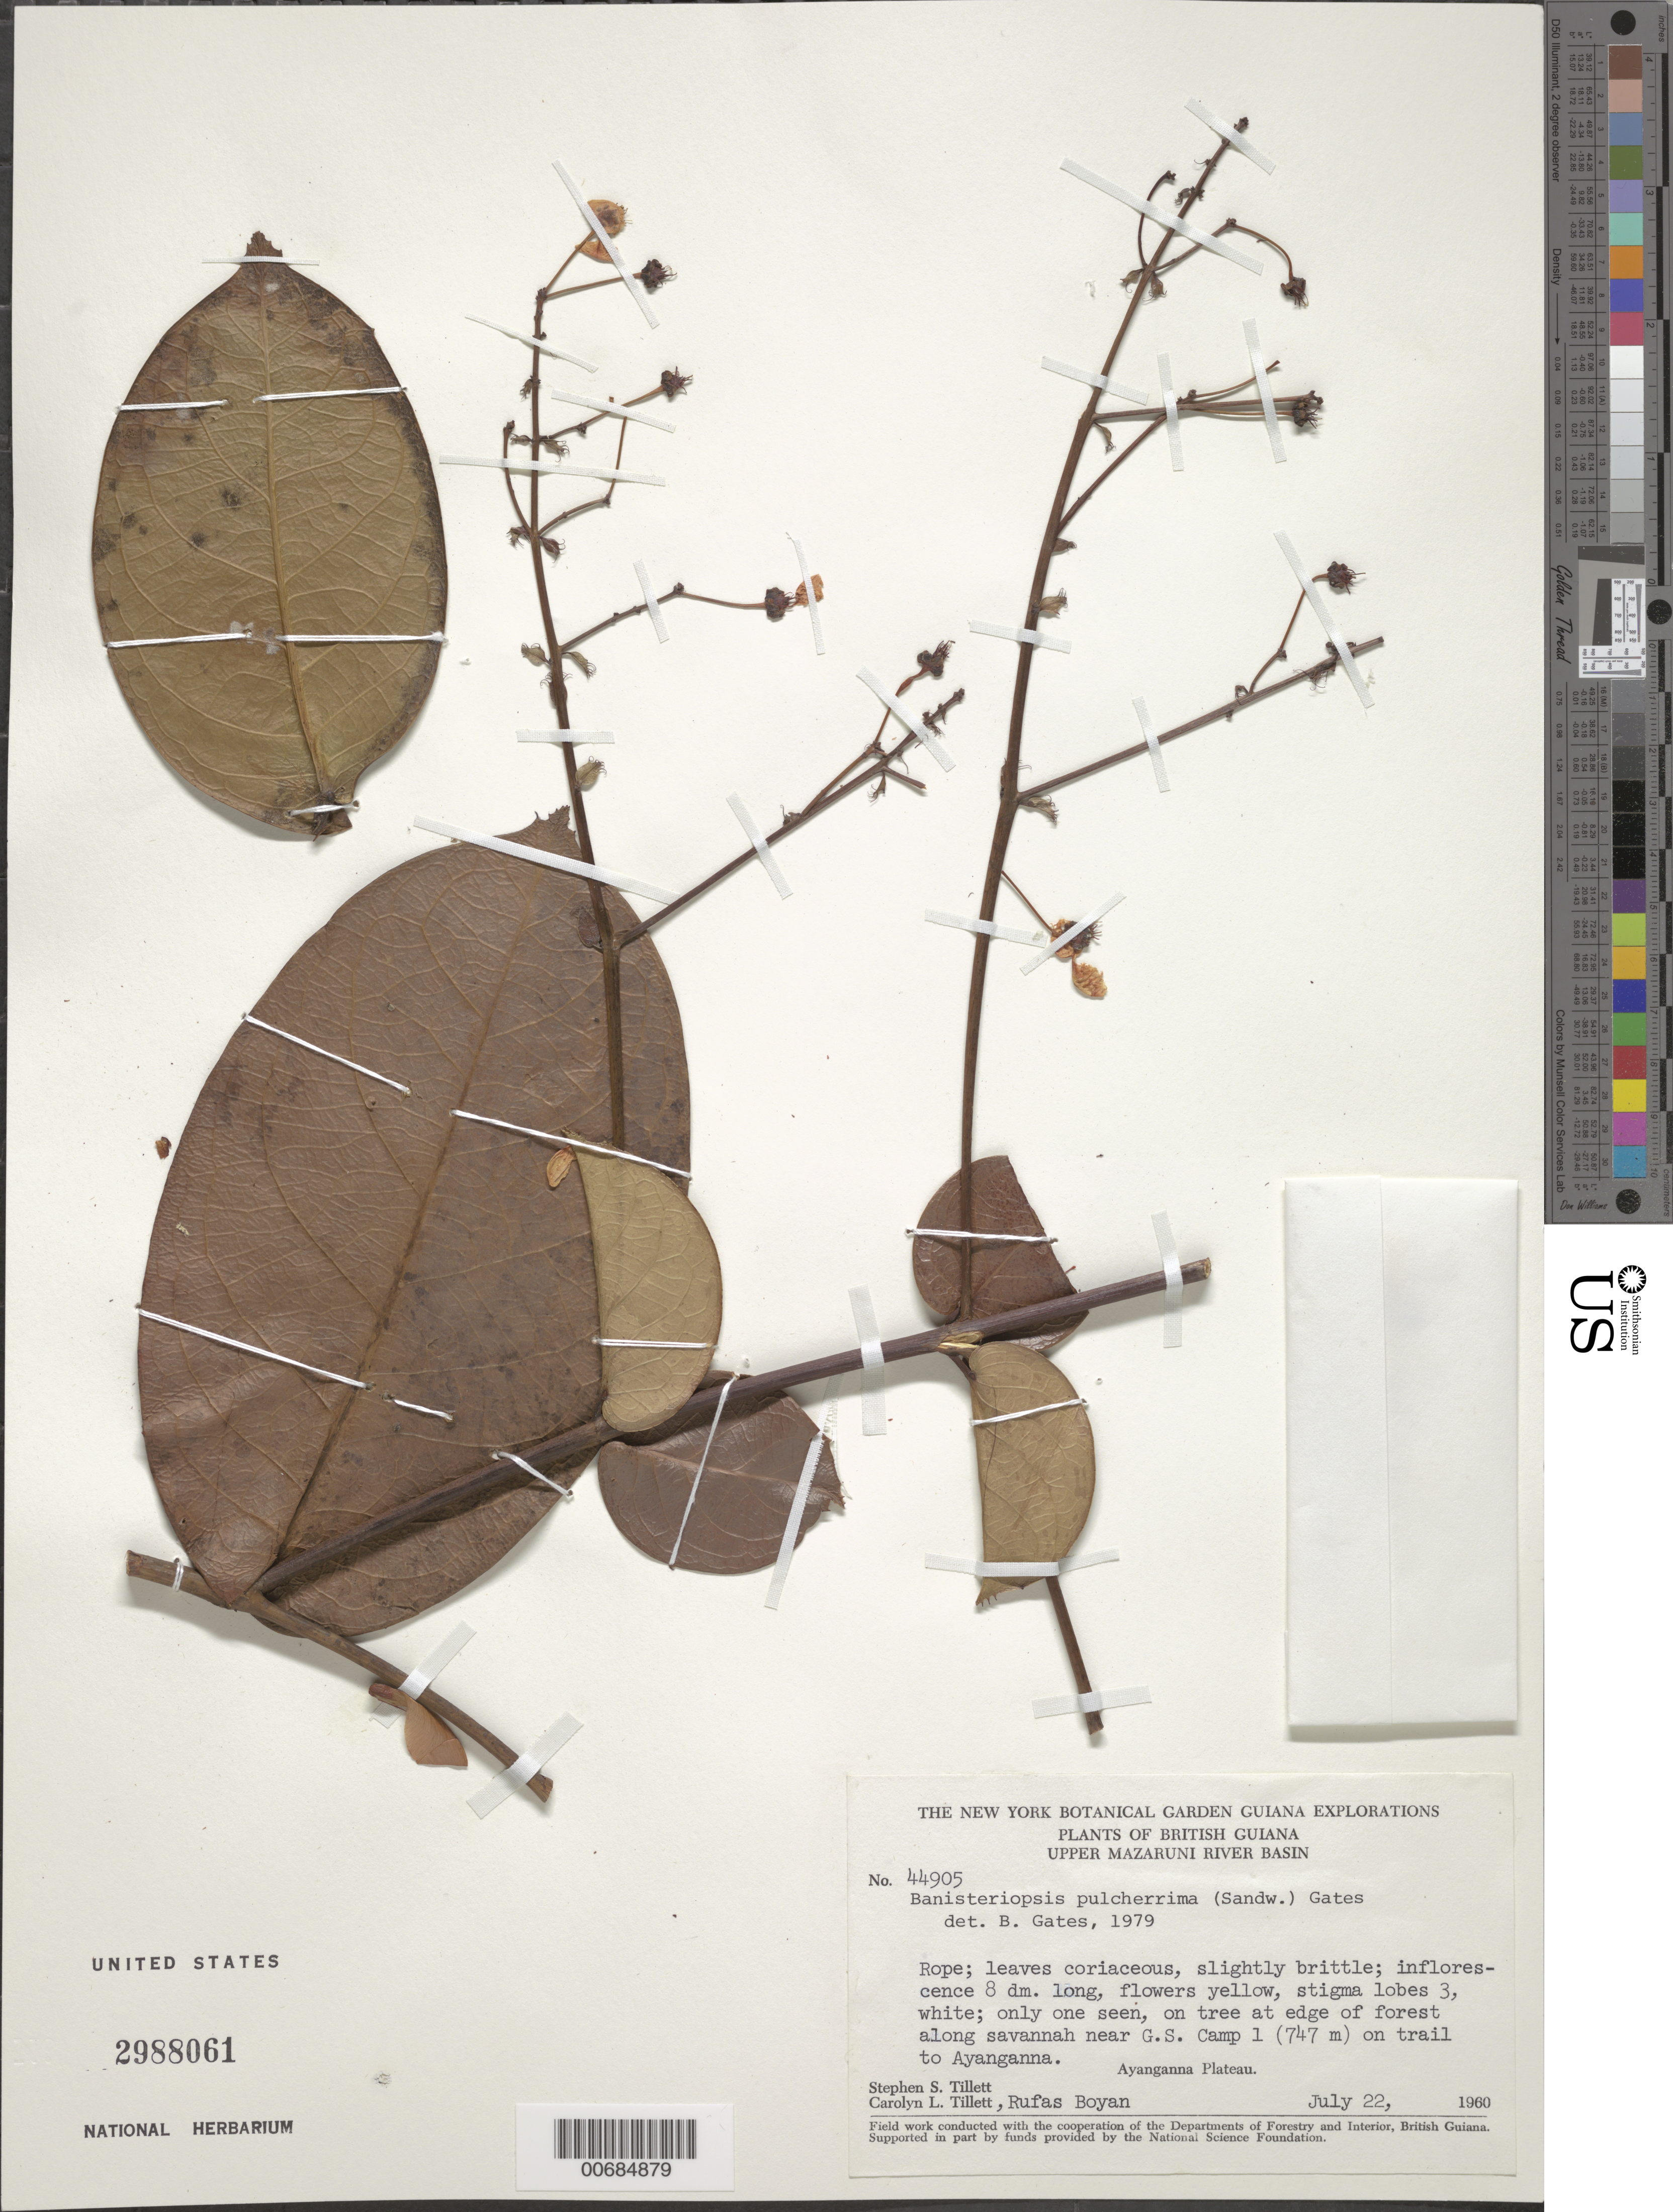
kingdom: Plantae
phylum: Tracheophyta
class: Magnoliopsida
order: Malpighiales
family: Malpighiaceae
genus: Banisteriopsis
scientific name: Banisteriopsis pulcherrima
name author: (Sandwith) B. Gates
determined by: Gates, B.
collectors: S. S. Tillett, C. L. Tillett & R. Boyan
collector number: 44905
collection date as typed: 22-Jul-60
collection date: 1960-07-22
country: Guyana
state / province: Cuyuni-Mazaruni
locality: Ayanganna Plateau; near G.S. Camp 1 on trail to Ayanganna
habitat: Edge of forest along savanna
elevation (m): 747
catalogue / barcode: US 2988061